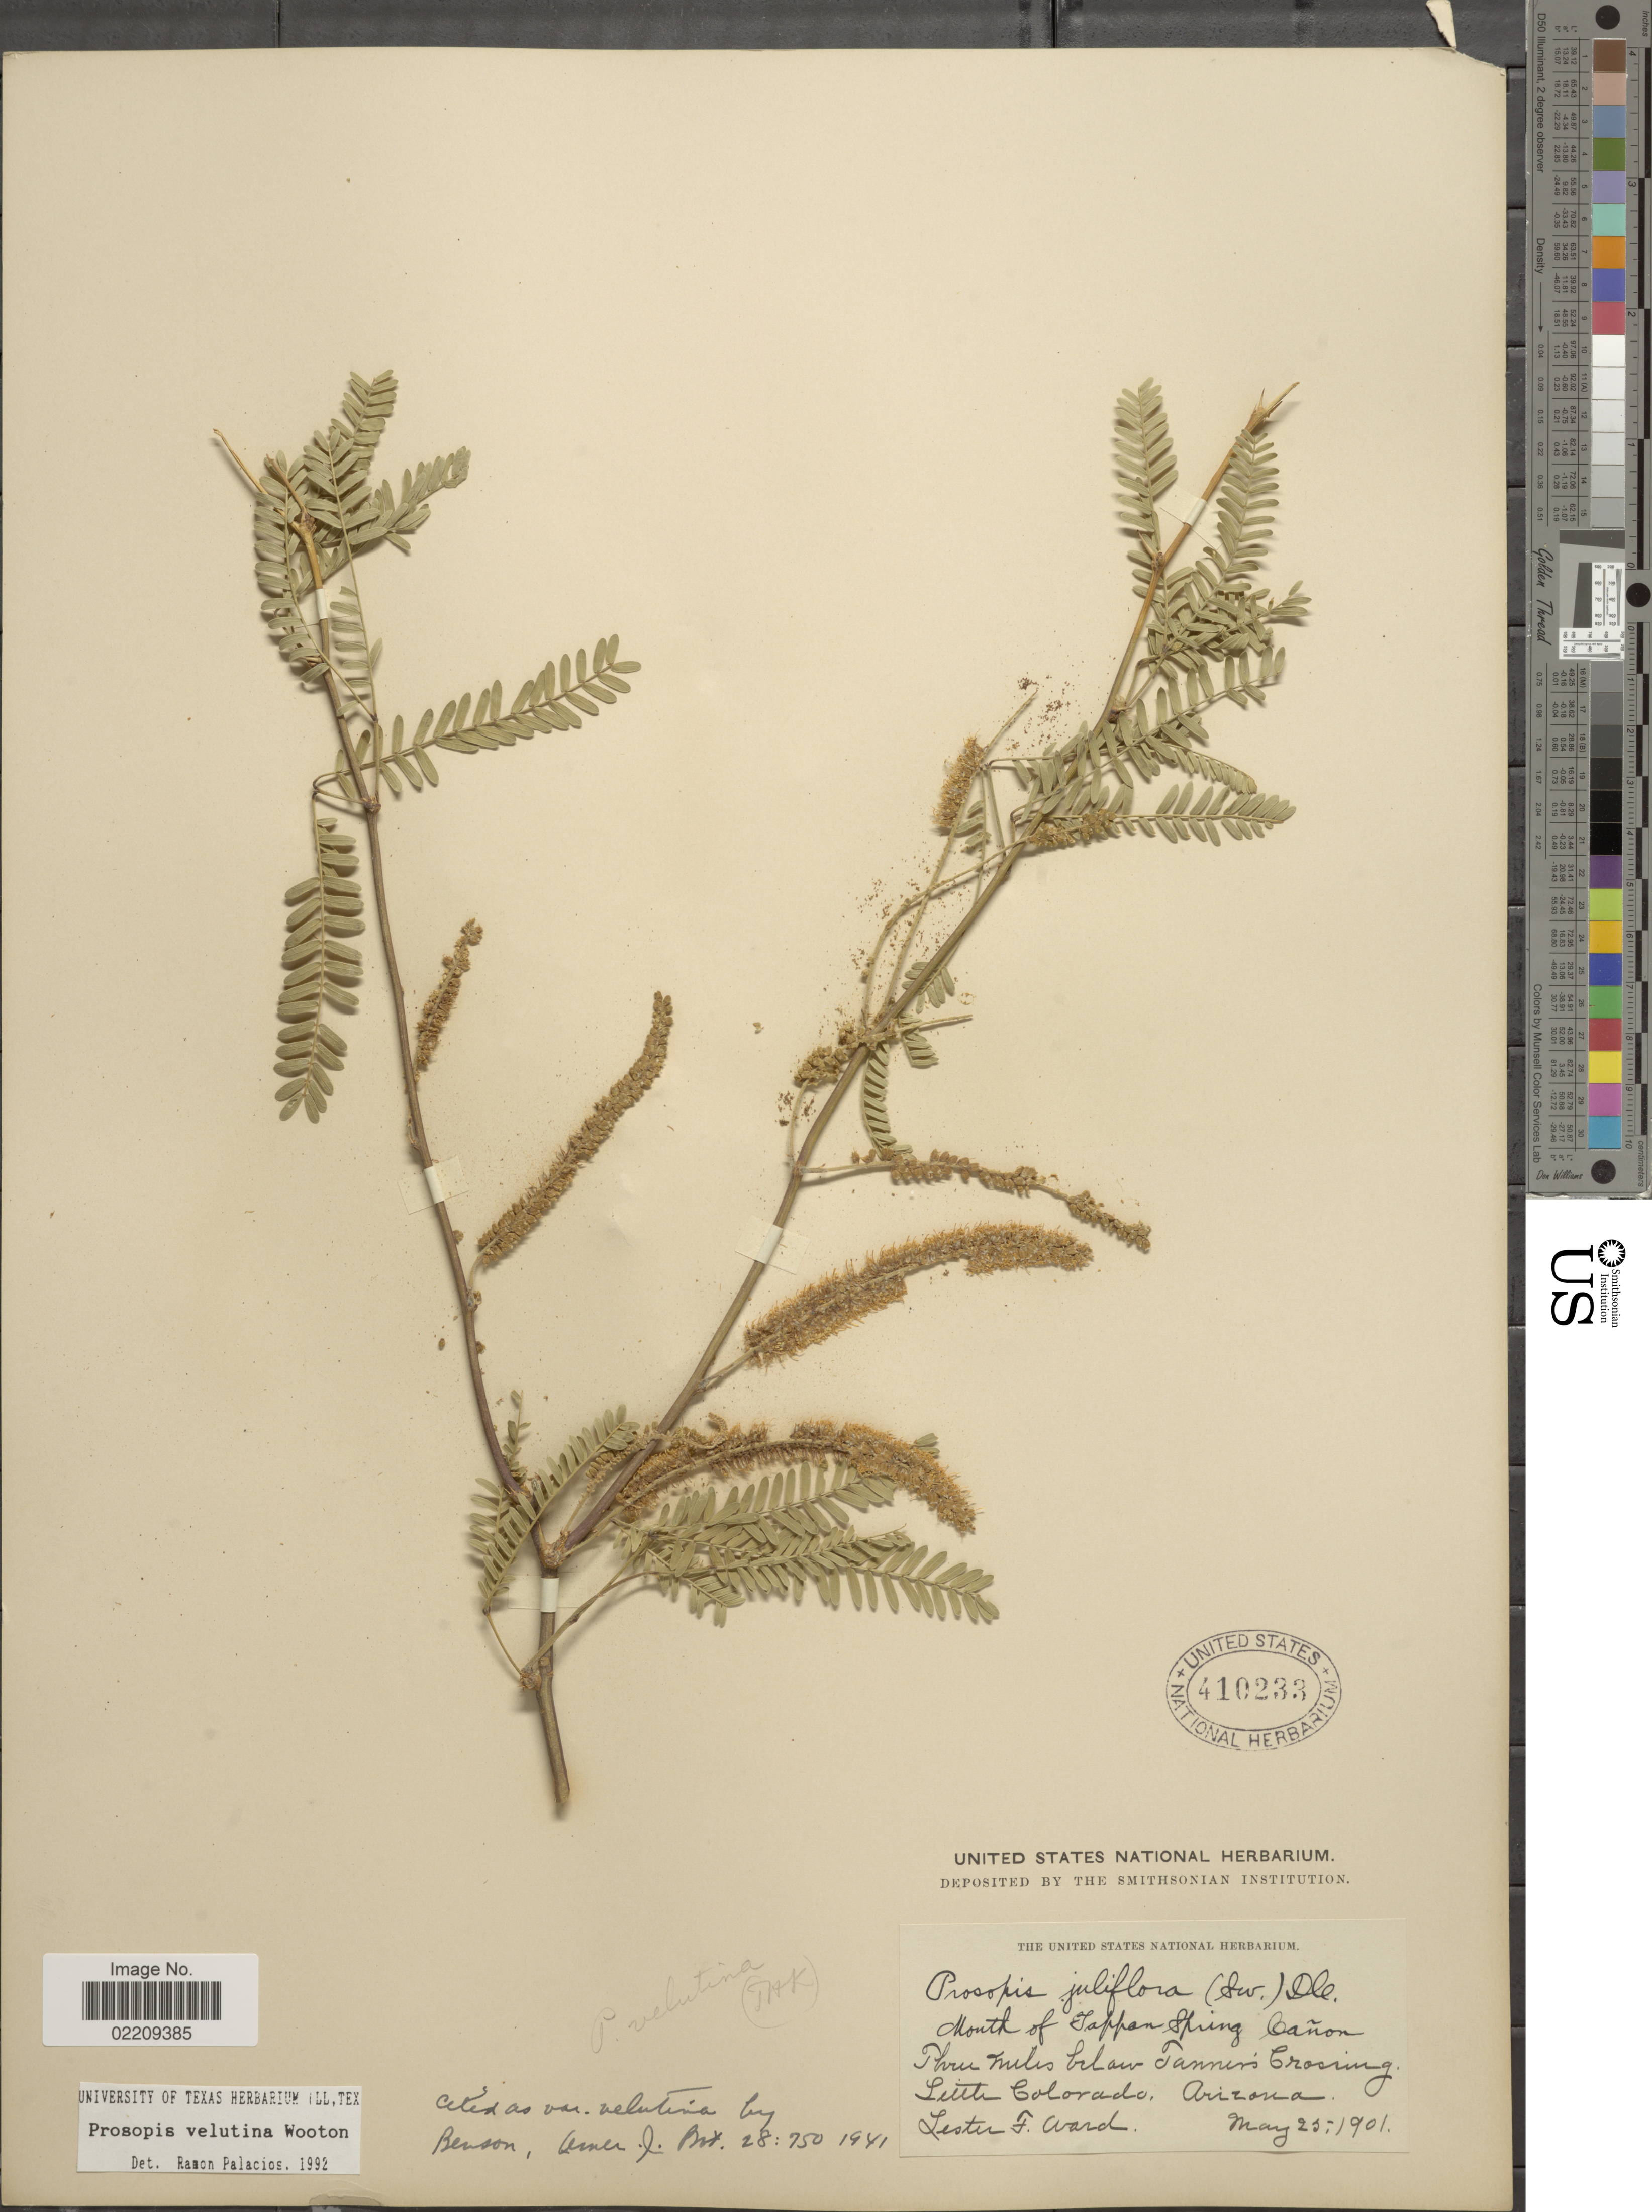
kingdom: Plantae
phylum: Tracheophyta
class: Magnoliopsida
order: Fabales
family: Fabaceae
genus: Neltuma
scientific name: Neltuma velutina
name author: (Wooton) Britton & Rose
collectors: L. F. Ward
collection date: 1901-05-25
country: United States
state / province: Arizona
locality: Mouth of Tappan Spring Canon, Three Miles below Tanner's Crossing. Little Colorado.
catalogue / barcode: US 410233